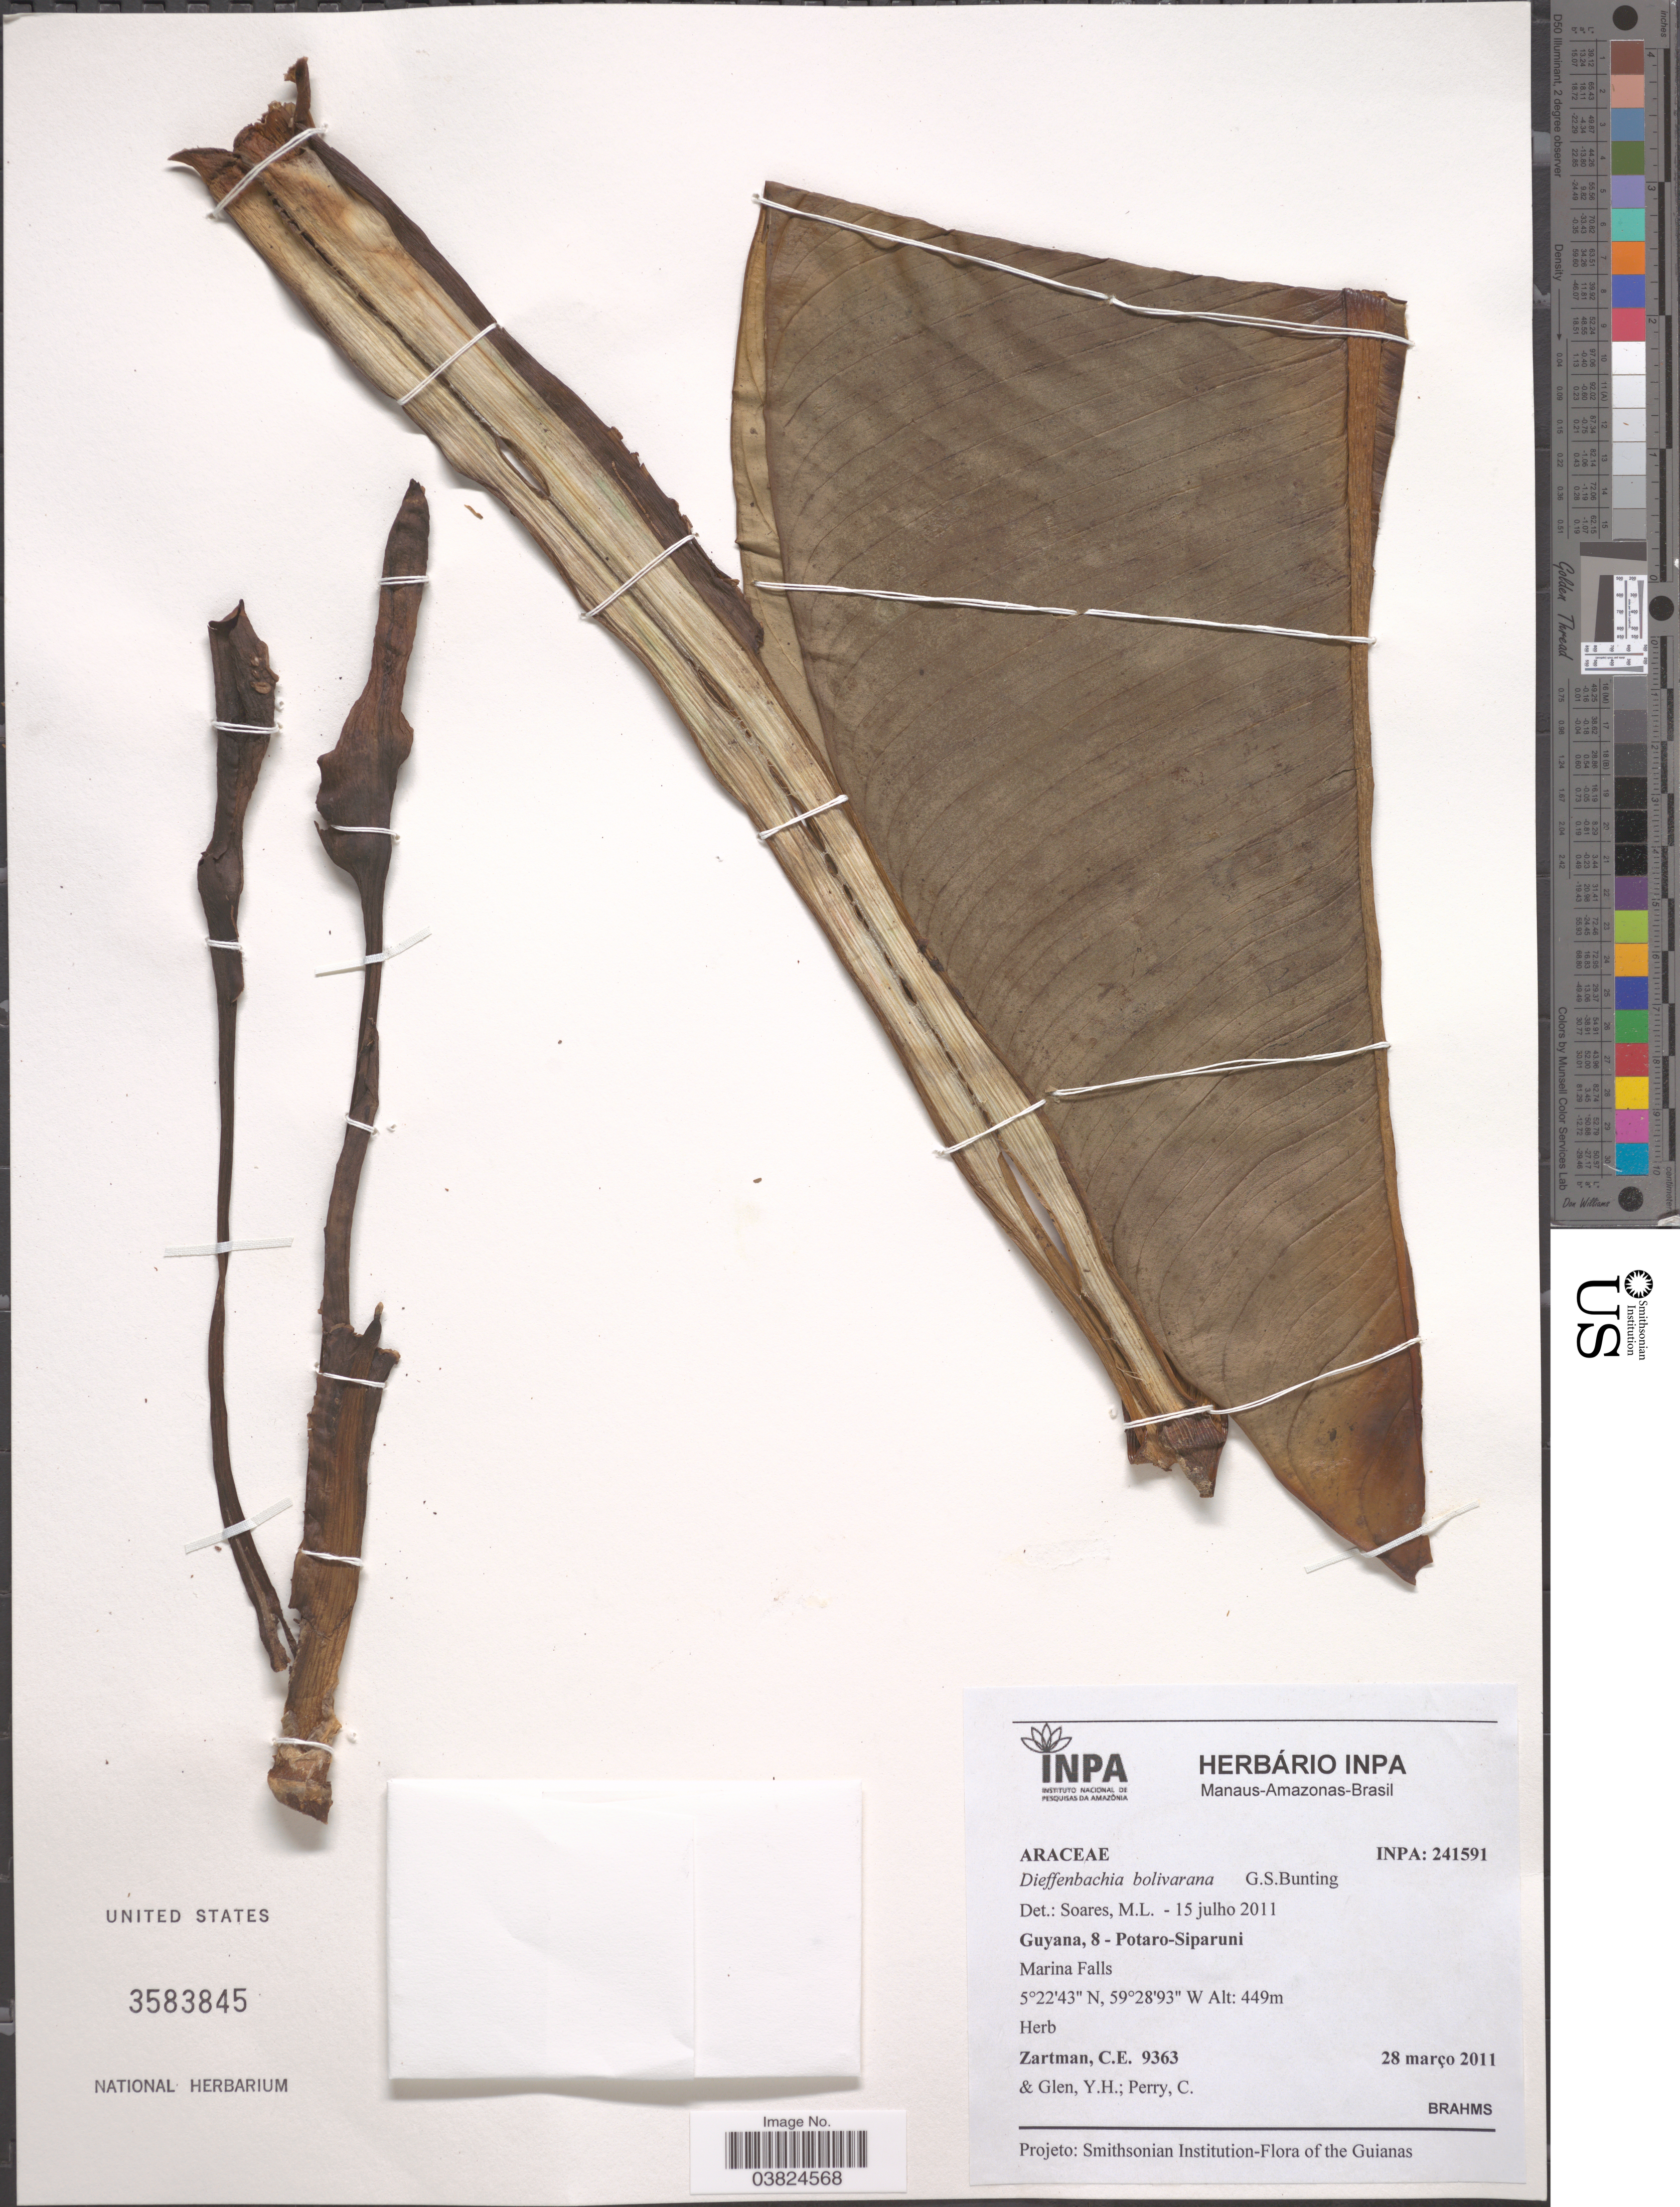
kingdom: Plantae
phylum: Tracheophyta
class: Liliopsida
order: Alismatales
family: Araceae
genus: Dieffenbachia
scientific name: Dieffenbachia bolivarana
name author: G.S. Bunting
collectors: C. Zartman, Y. Glen & C. Perry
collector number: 9363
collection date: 2011-03-28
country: Guyana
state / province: Potaro-Siparuni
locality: Marina Falls.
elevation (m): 449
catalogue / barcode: US 3583845